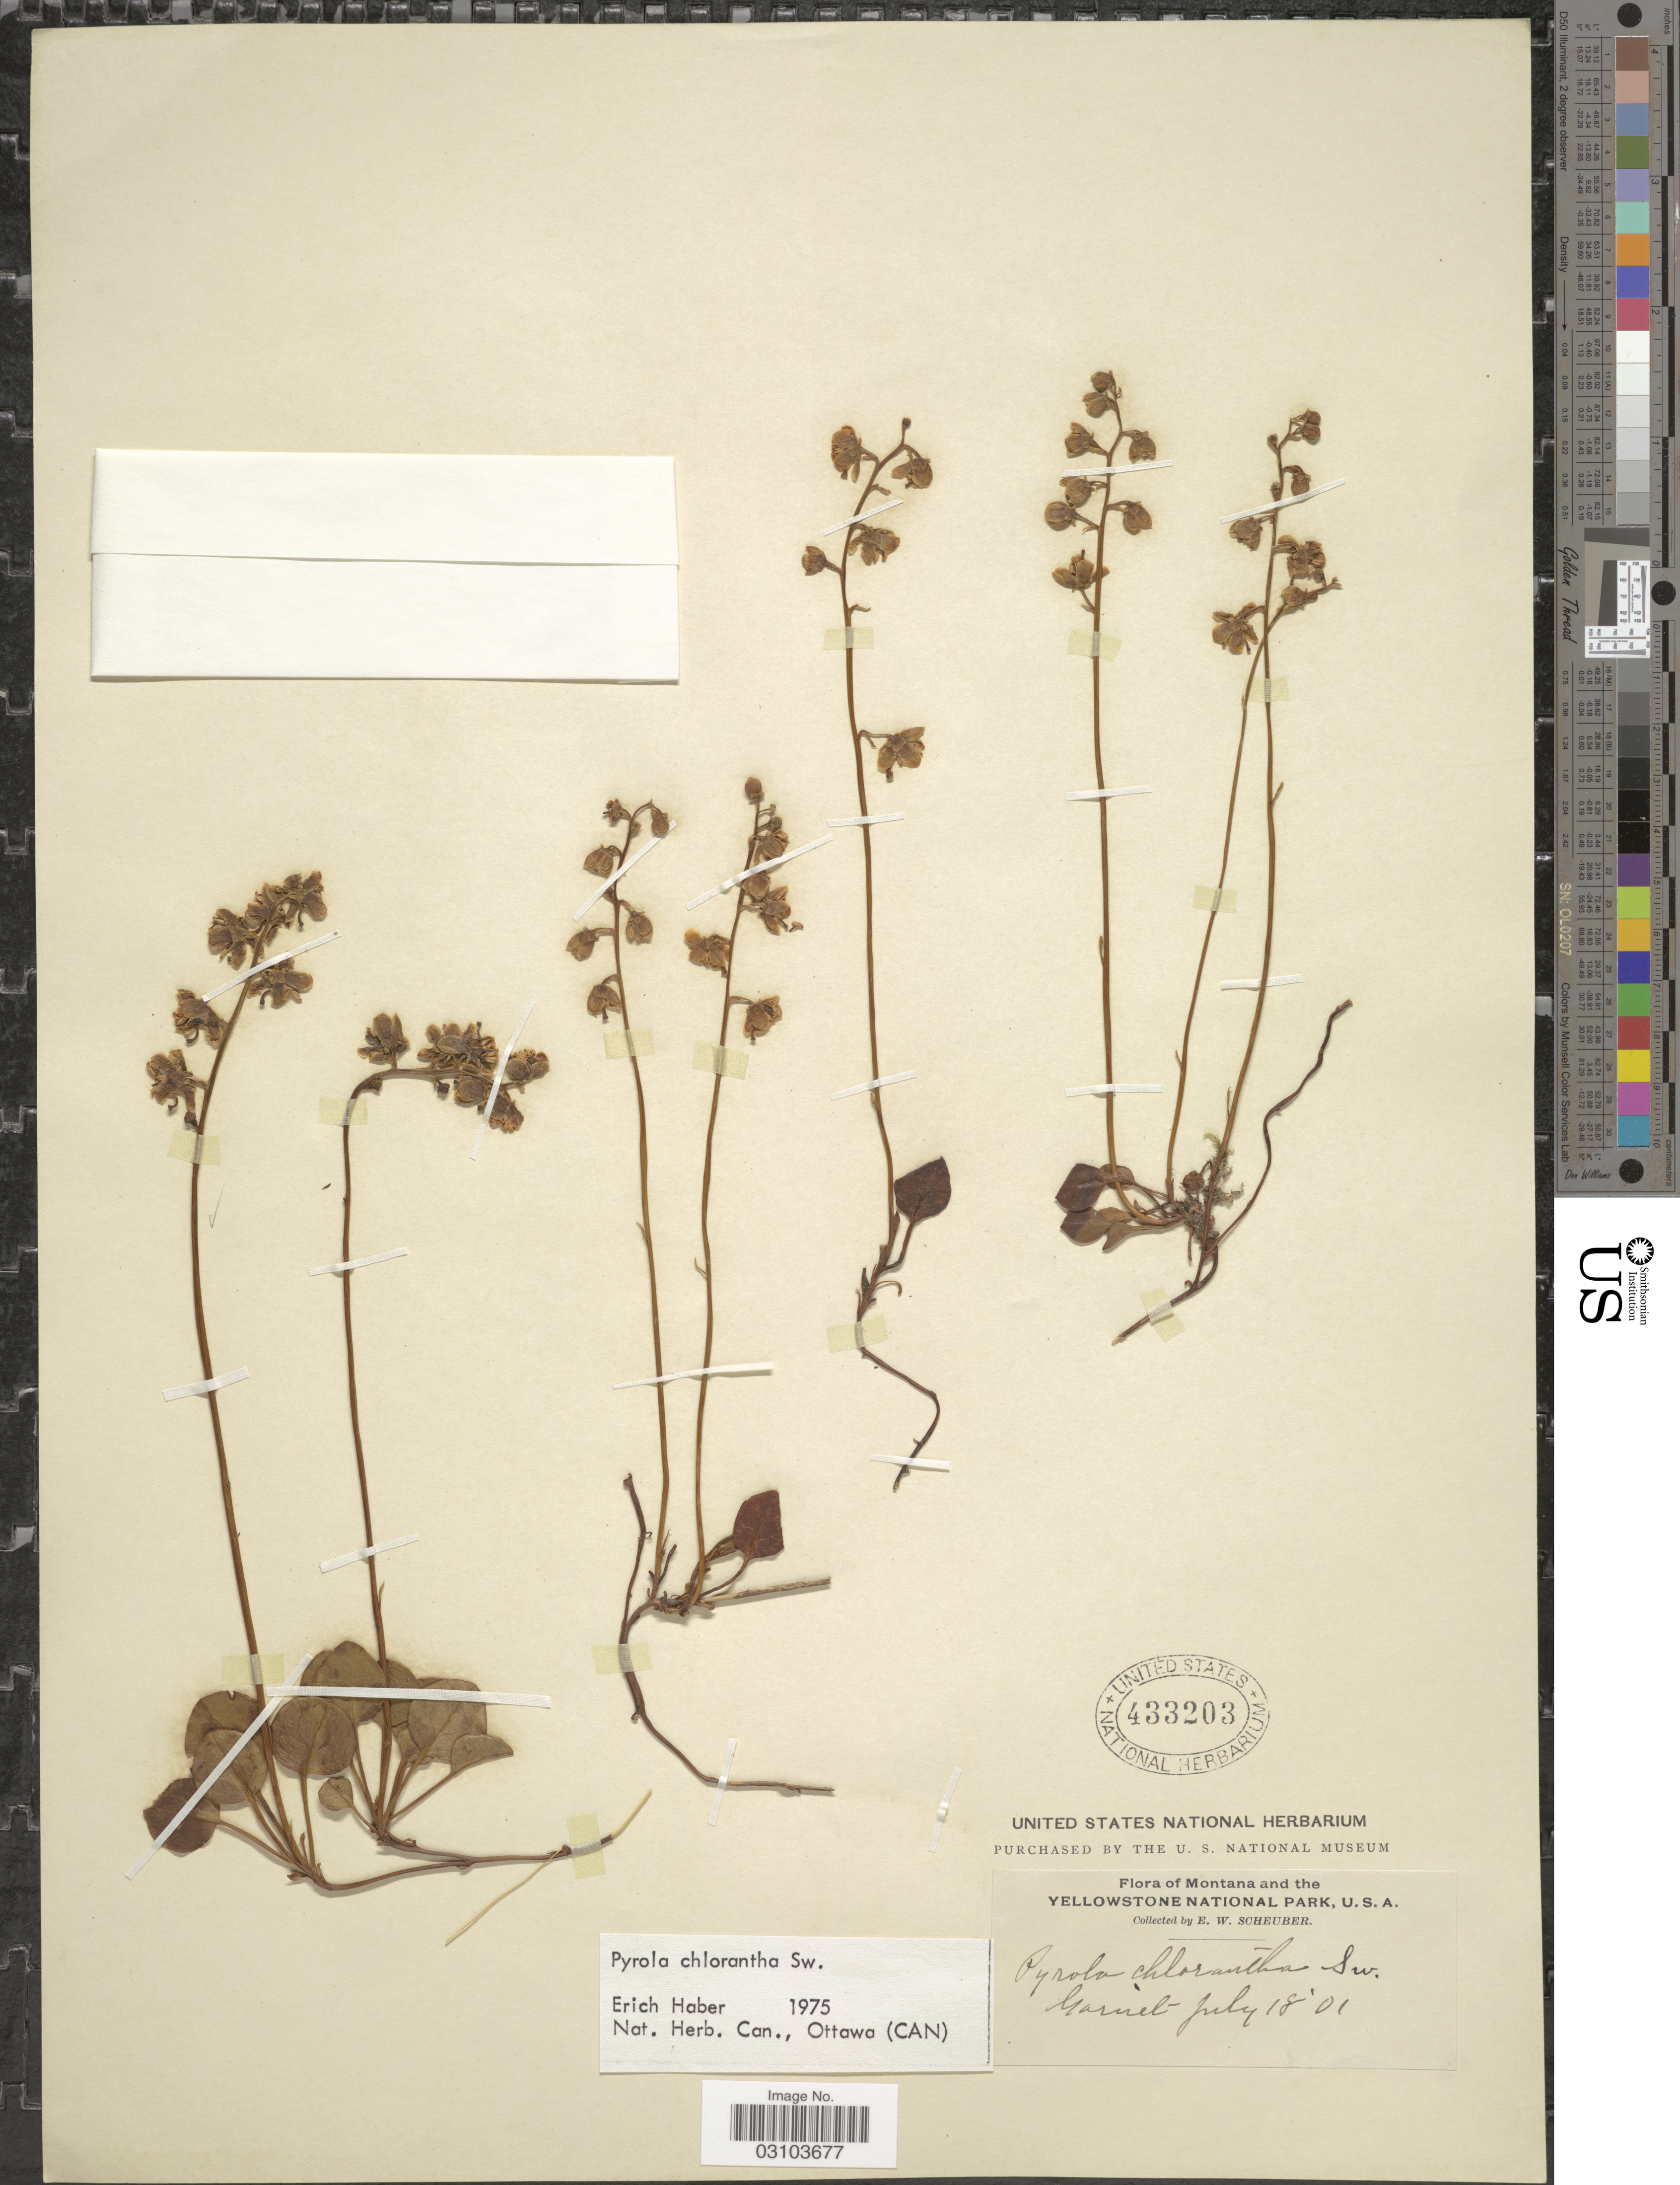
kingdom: Plantae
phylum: Tracheophyta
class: Magnoliopsida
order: Ericales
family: Ericaceae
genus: Pyrola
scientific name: Pyrola chlorantha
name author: Schweigg.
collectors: E. Scheuber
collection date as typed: Transcribed d/m/y: 18/7/1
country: United States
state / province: Montana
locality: Montana and the Yellowstone National Park, U. S. A. Garnet.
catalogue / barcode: US 433203